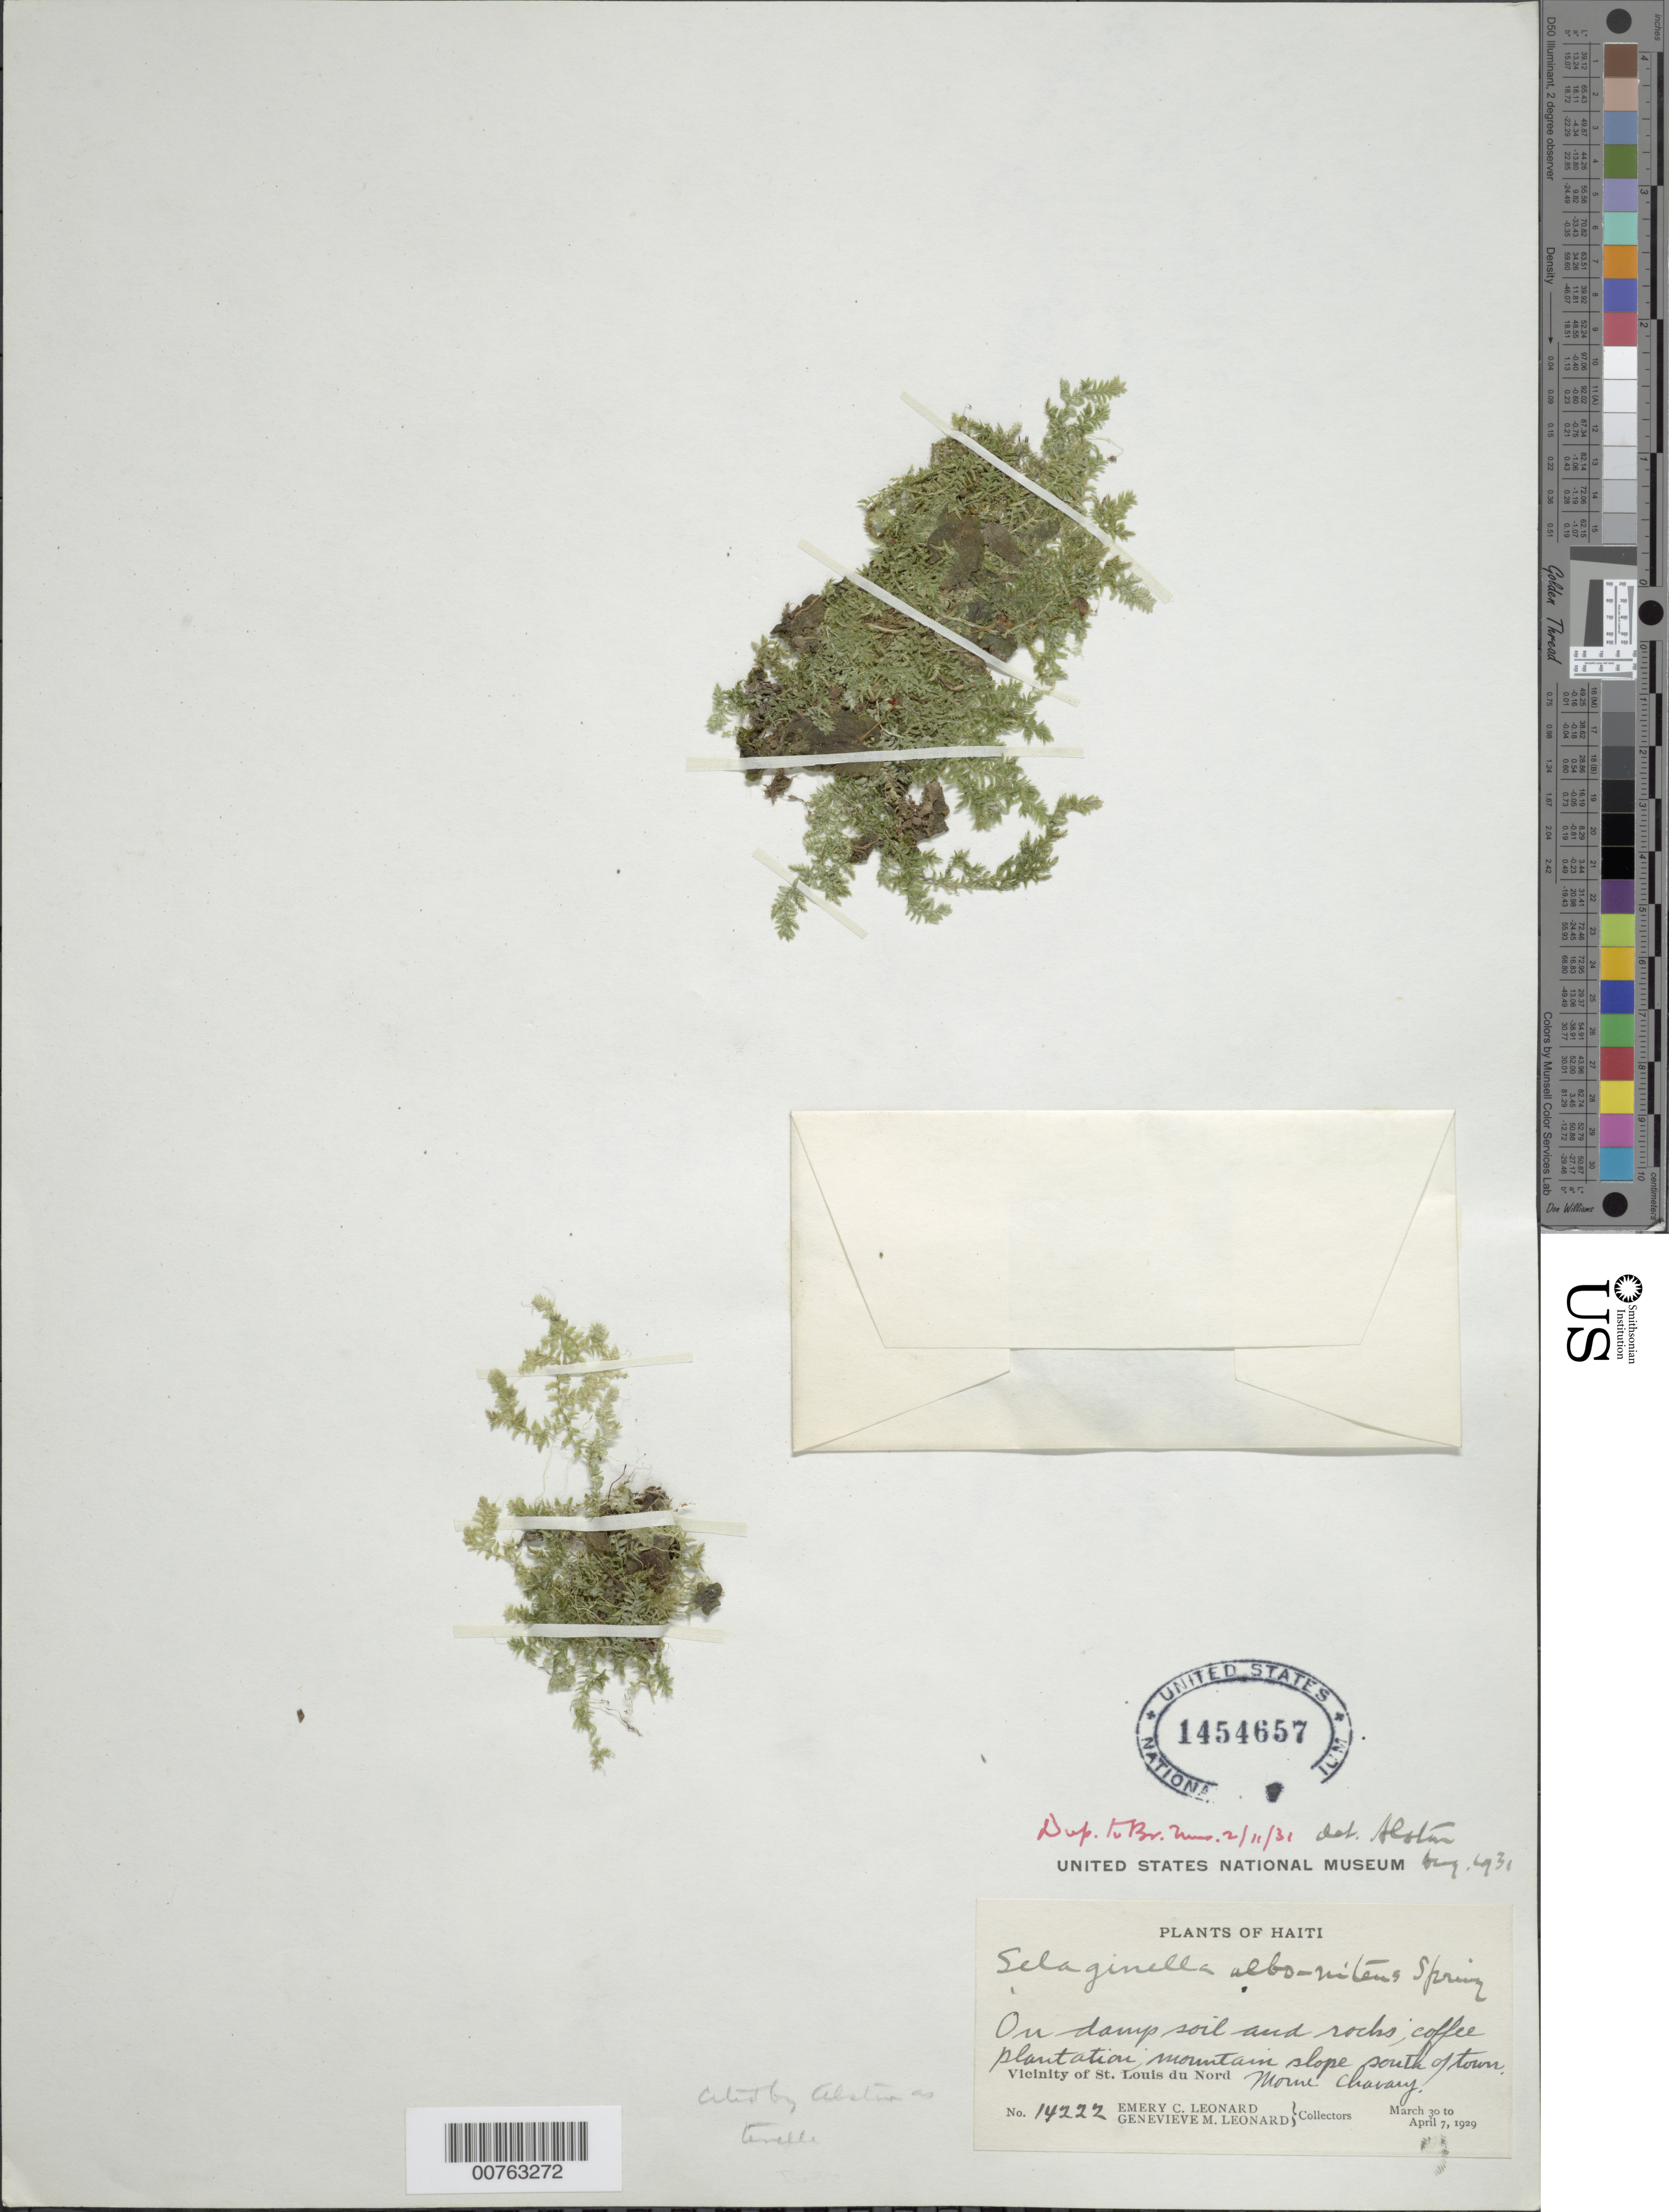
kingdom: Plantae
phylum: Tracheophyta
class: Lycopodiopsida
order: Selaginellales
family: Selaginellaceae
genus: Selaginella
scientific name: Selaginella tenella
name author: (P. Beauv.) Spring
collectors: E. C. Leonard & G. M. Leonard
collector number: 14222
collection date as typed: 30 Mar 1929 07 Apr 1929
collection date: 1929-03-30/1929-04-07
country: Haiti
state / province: Nord-Óuest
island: Hispaniola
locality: Vicinity of St. Louis du Nord. Mountain slope S of town, Morne Chavary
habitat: On damp soil and rocks; coffee plantation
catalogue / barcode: US 1454657